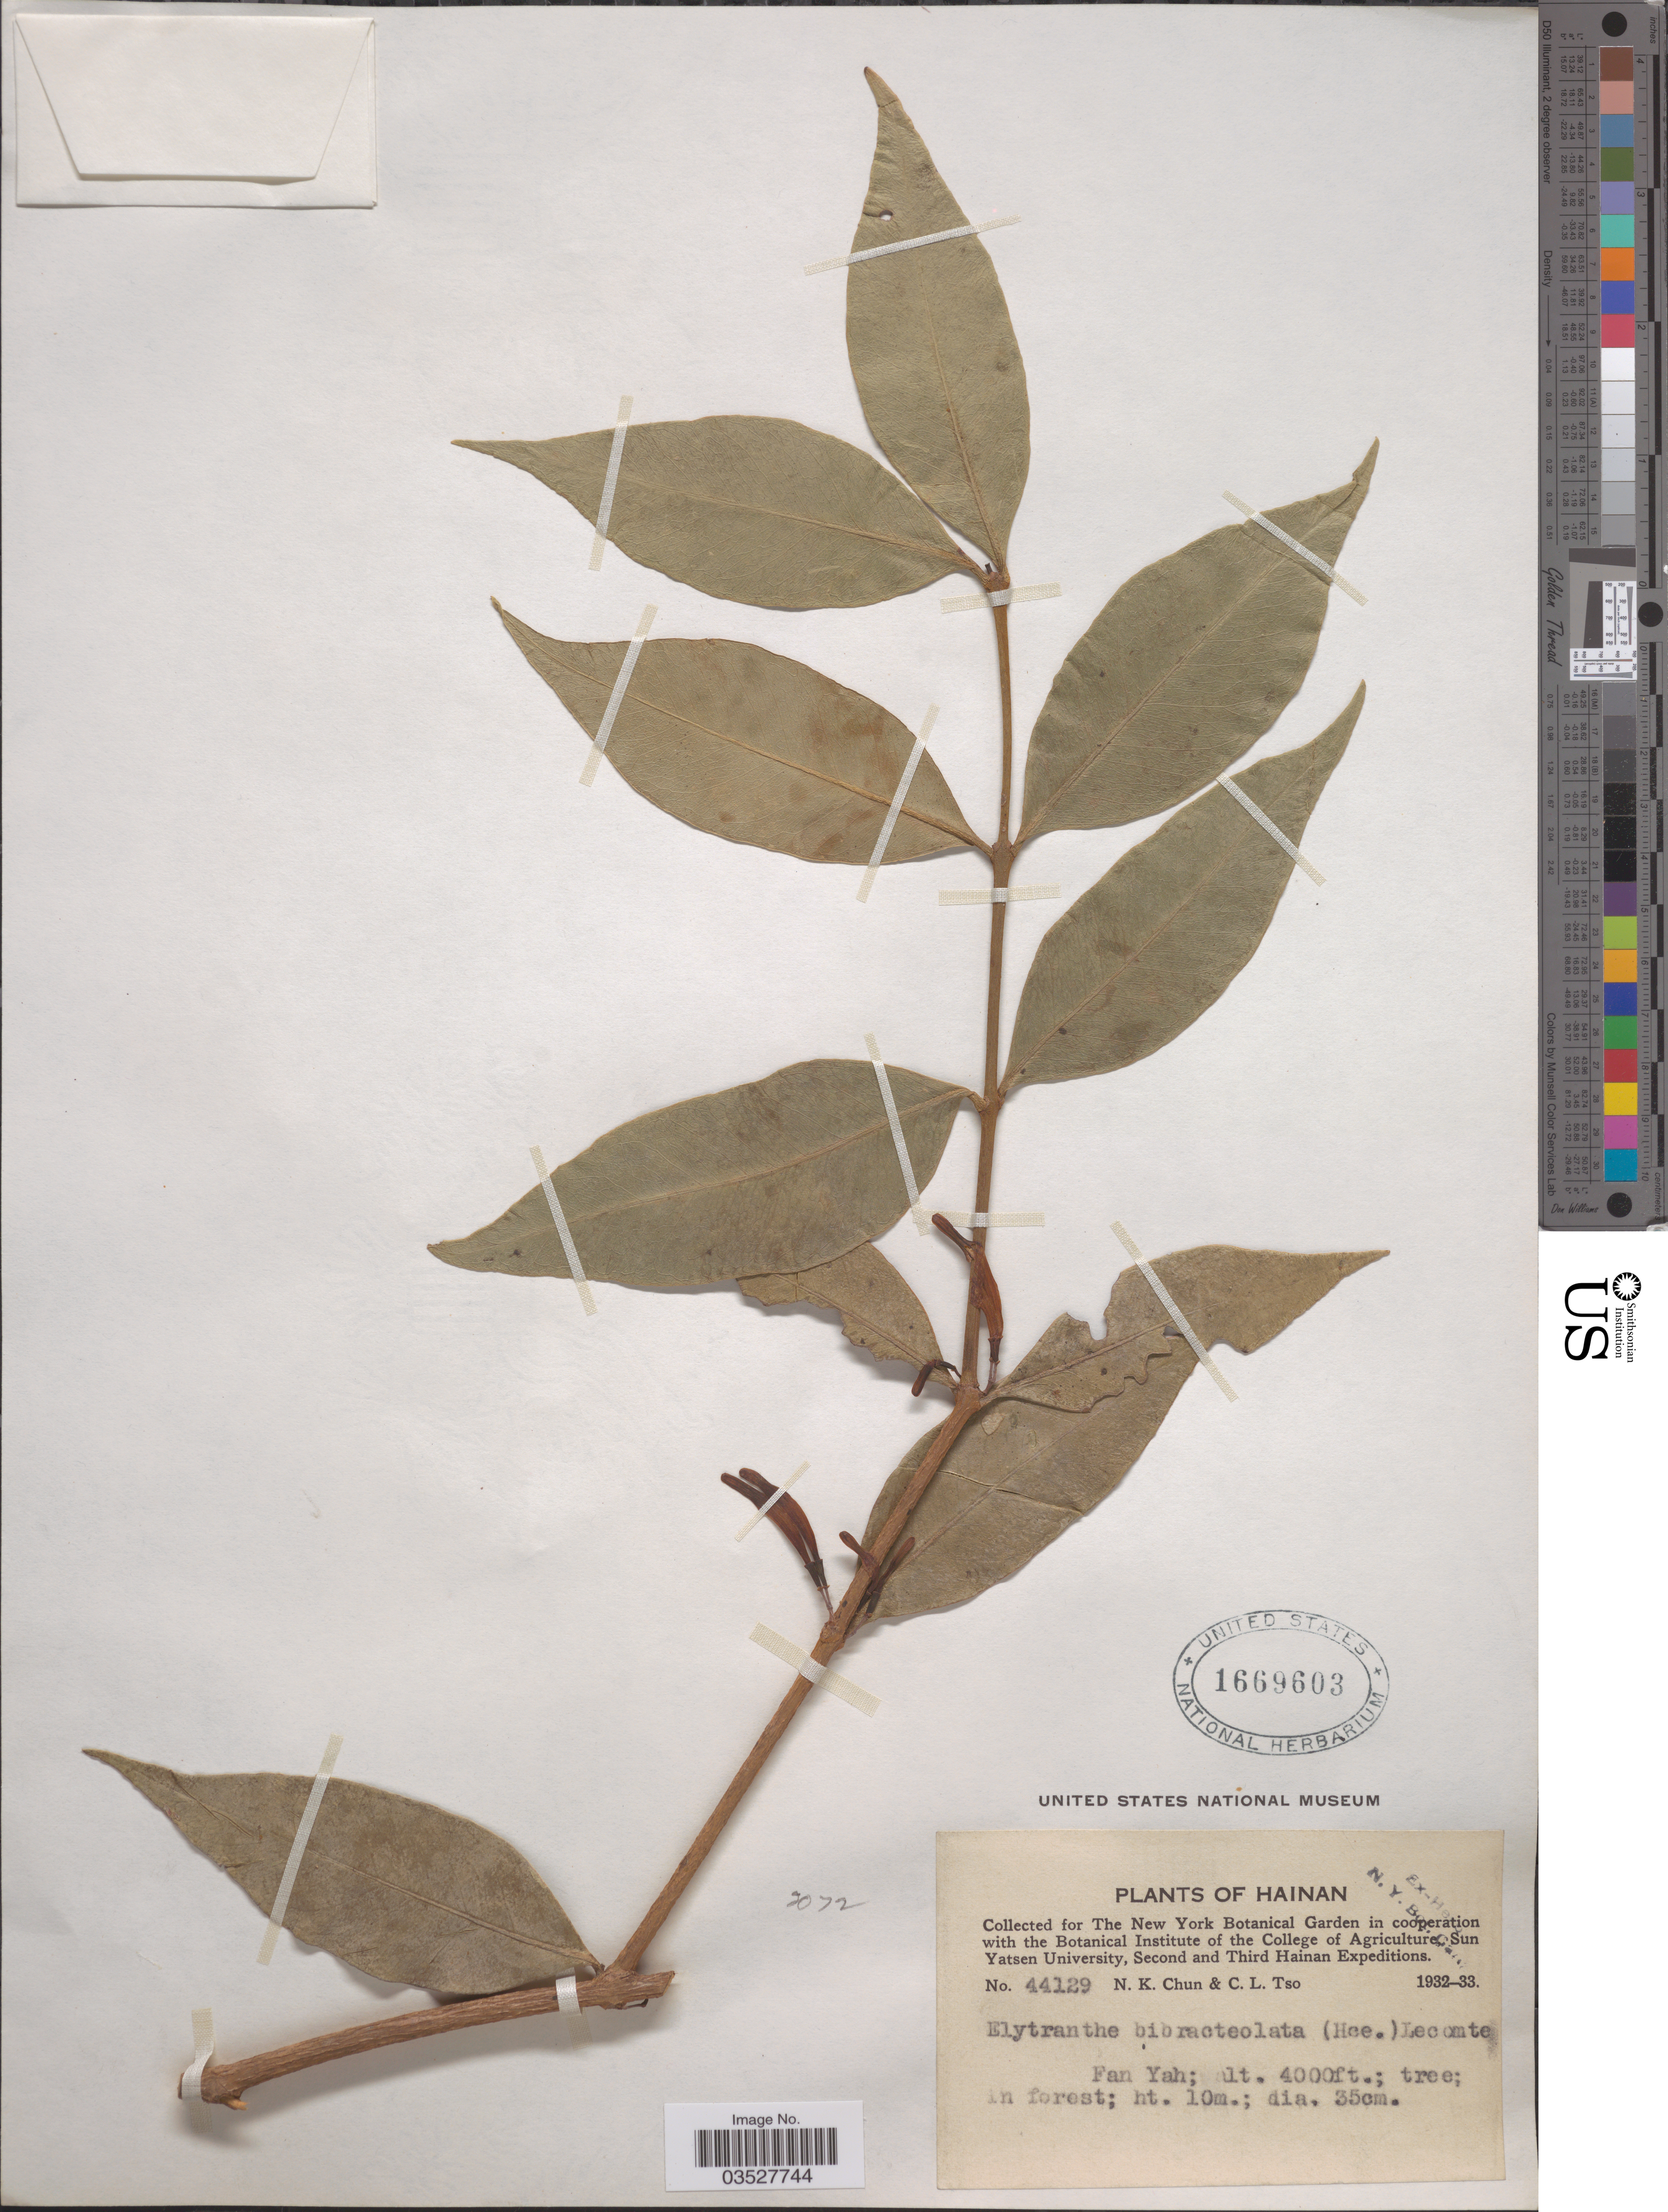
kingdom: Plantae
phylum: Tracheophyta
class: Magnoliopsida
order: Santalales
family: Loranthaceae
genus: Elytranthe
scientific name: Elytranthe bibracteolata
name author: (Hance) Lecomte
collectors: N. K. Chun & C. Tso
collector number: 44129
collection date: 1932/1933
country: China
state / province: Hainan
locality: Fan Yah.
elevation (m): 1219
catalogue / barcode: US 1669603